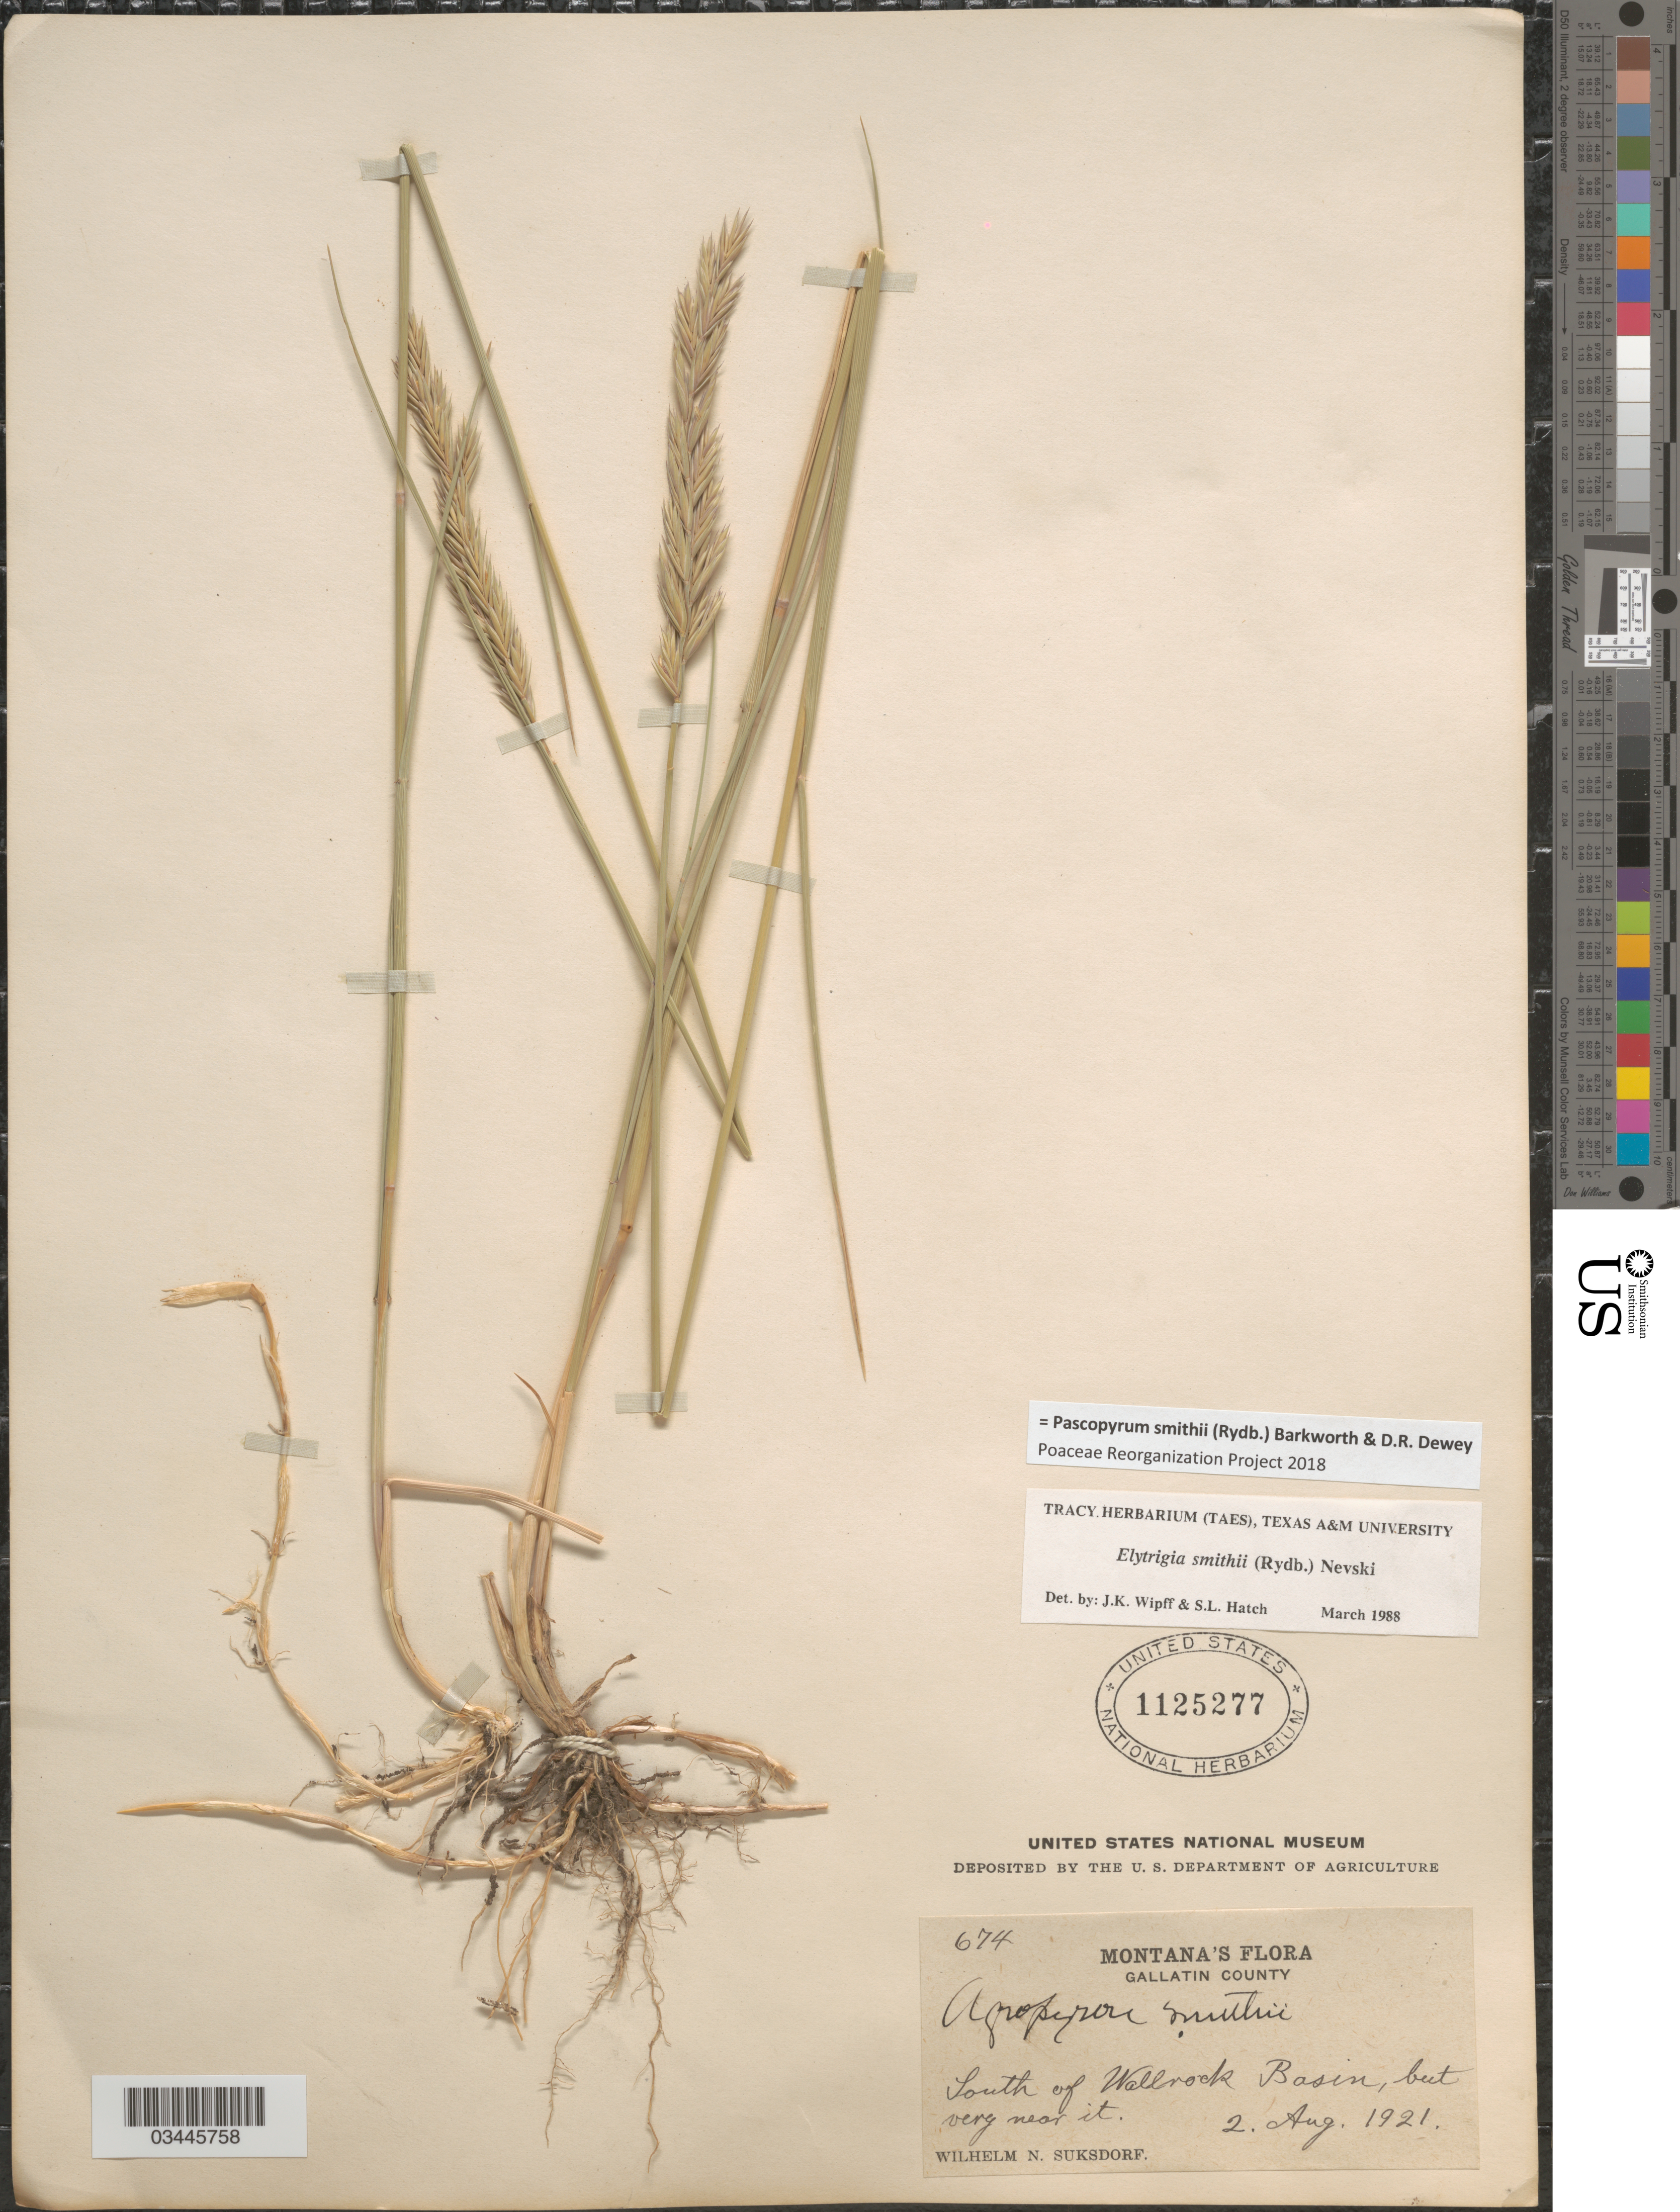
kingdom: Plantae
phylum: Tracheophyta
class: Liliopsida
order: Poales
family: Poaceae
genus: Pascopyrum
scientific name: Pascopyrum smithii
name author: (Rydb.) Barkworth & Dewey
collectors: W. N. Suksdorf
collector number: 674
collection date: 1921-08-02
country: United States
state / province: Montana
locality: Gallatin County. South of Wallrock Basin, but very near it.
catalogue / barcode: US 1125277